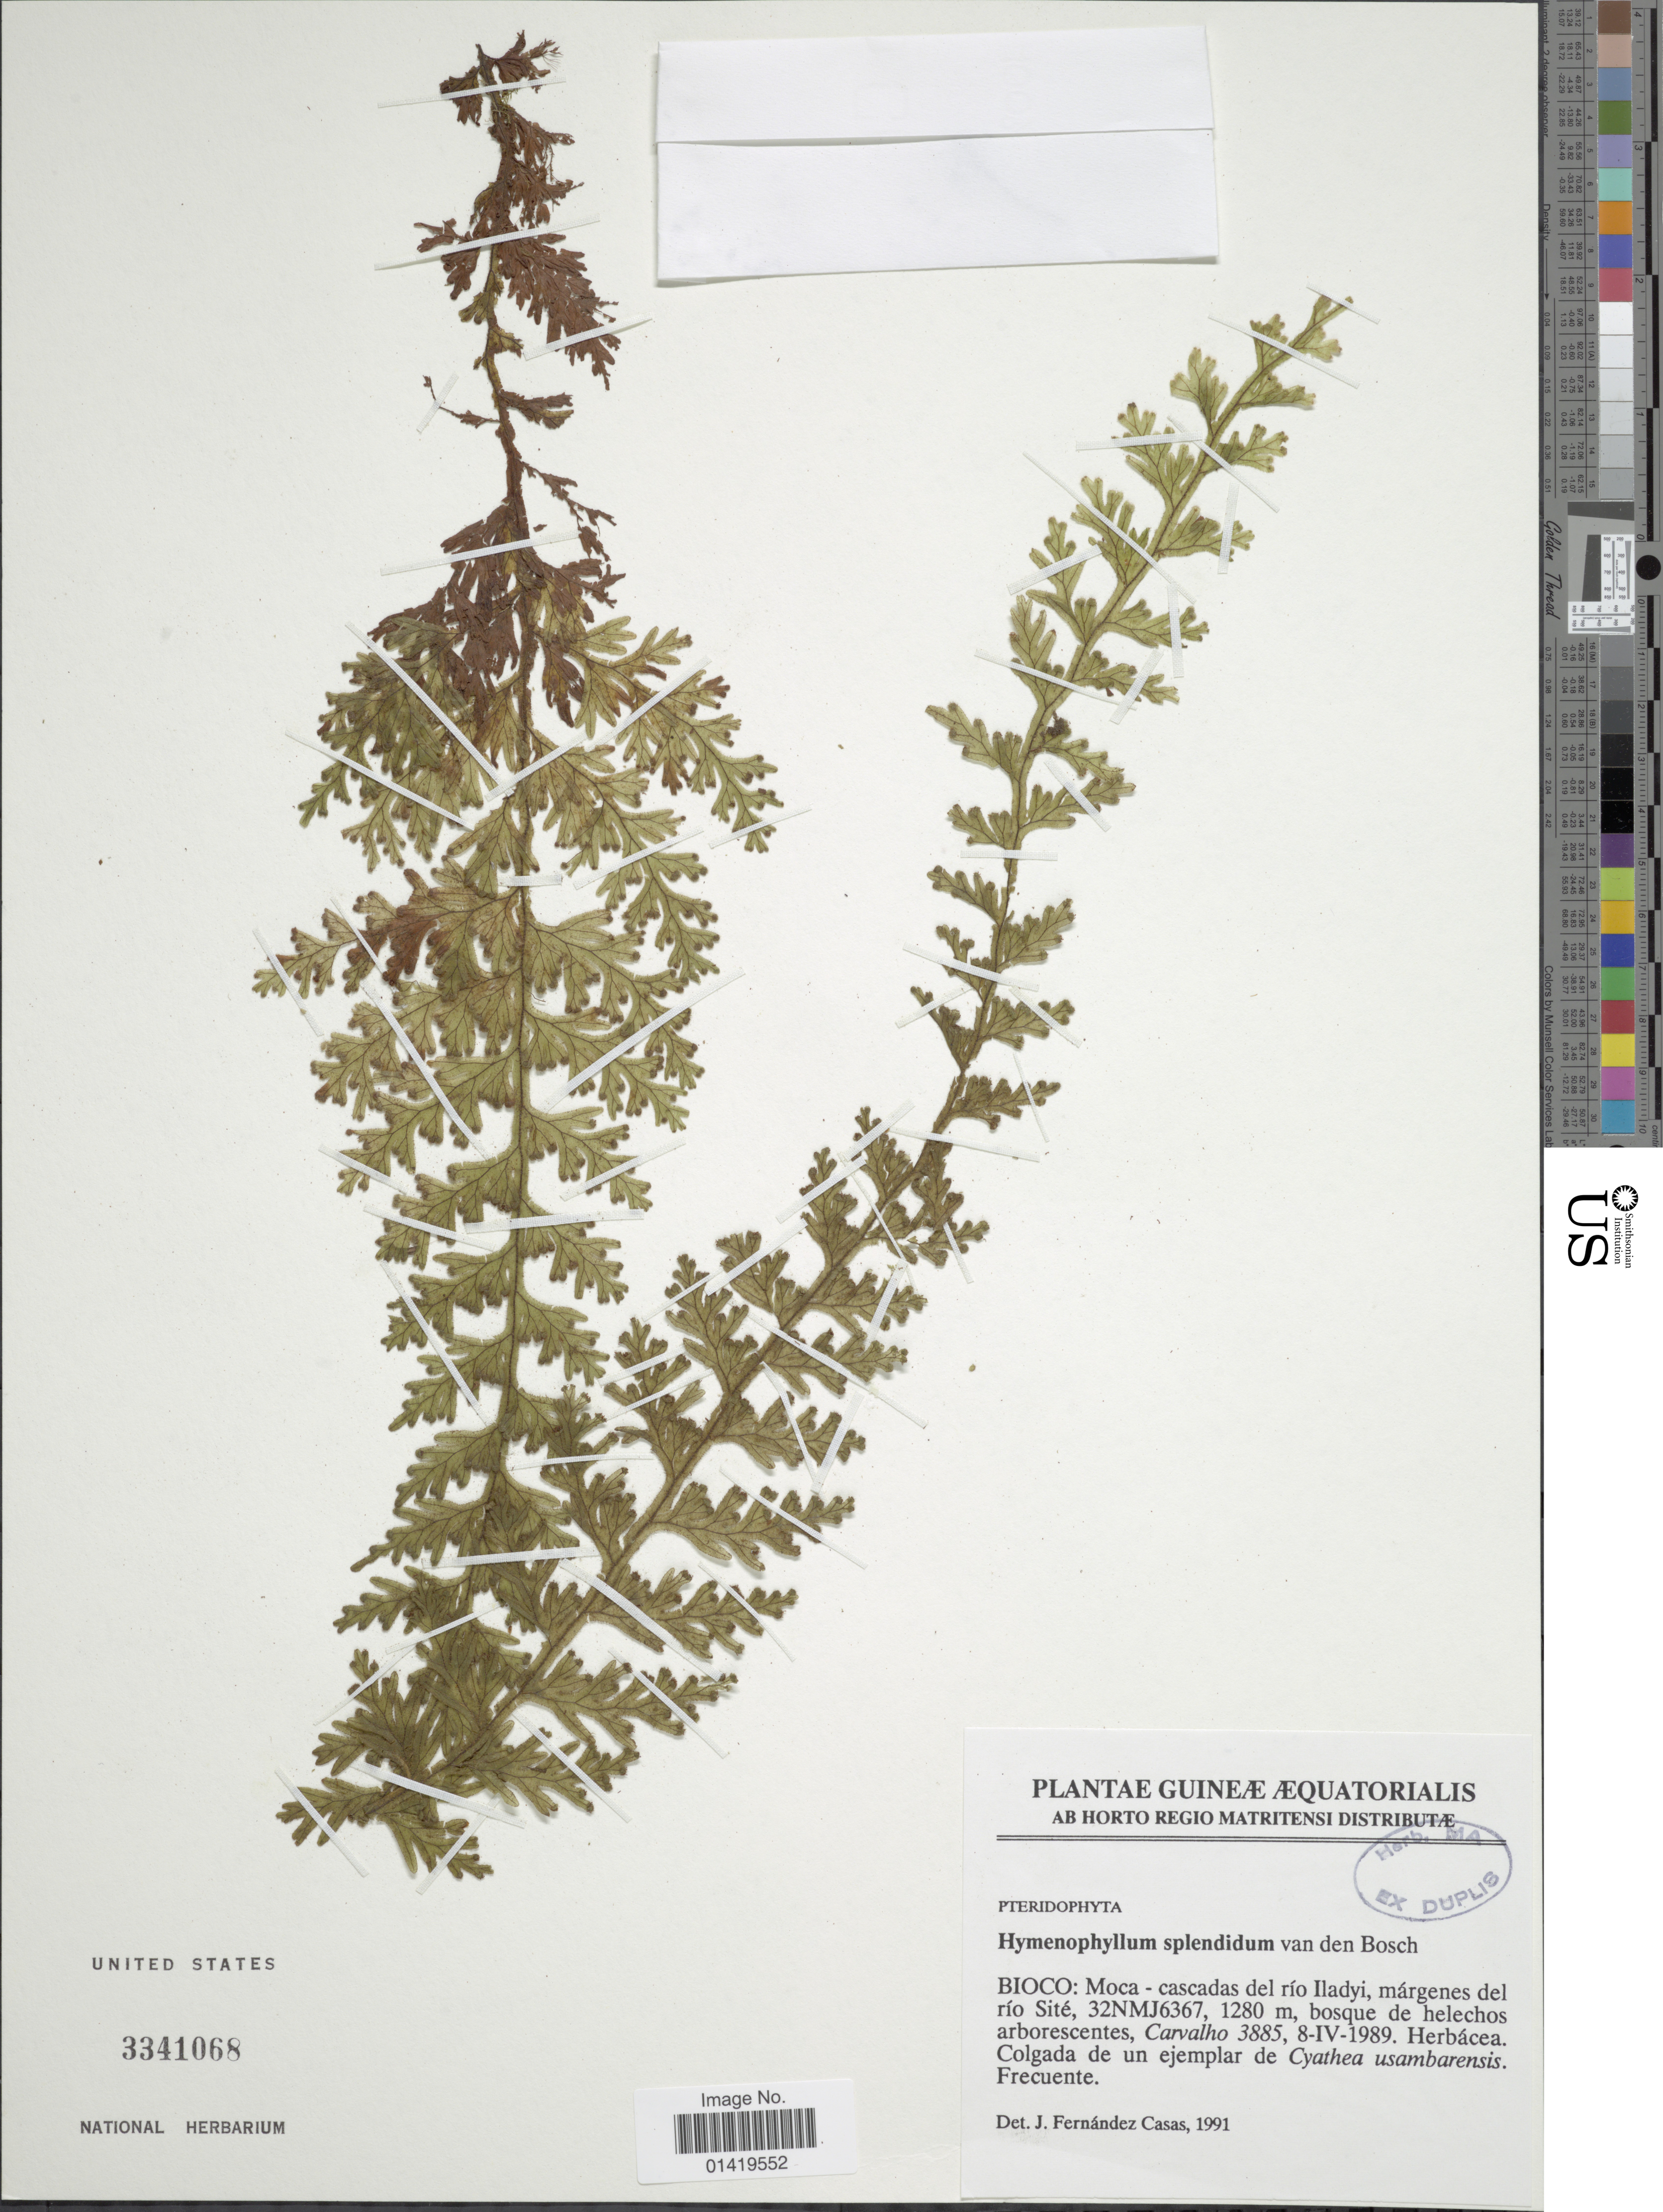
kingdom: Plantae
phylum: Tracheophyta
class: Polypodiopsida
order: Hymenophyllales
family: Hymenophyllaceae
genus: Hymenophyllum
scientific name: Hymenophyllum splendidum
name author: Bosch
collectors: Carvalho, --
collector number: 3885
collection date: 1989-04-08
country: Equatorial Guinea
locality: Bioco: Moca cascadas del rio Iladyi, margenes del rio Site, 32NMJ6367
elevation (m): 1280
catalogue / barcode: US 3341068